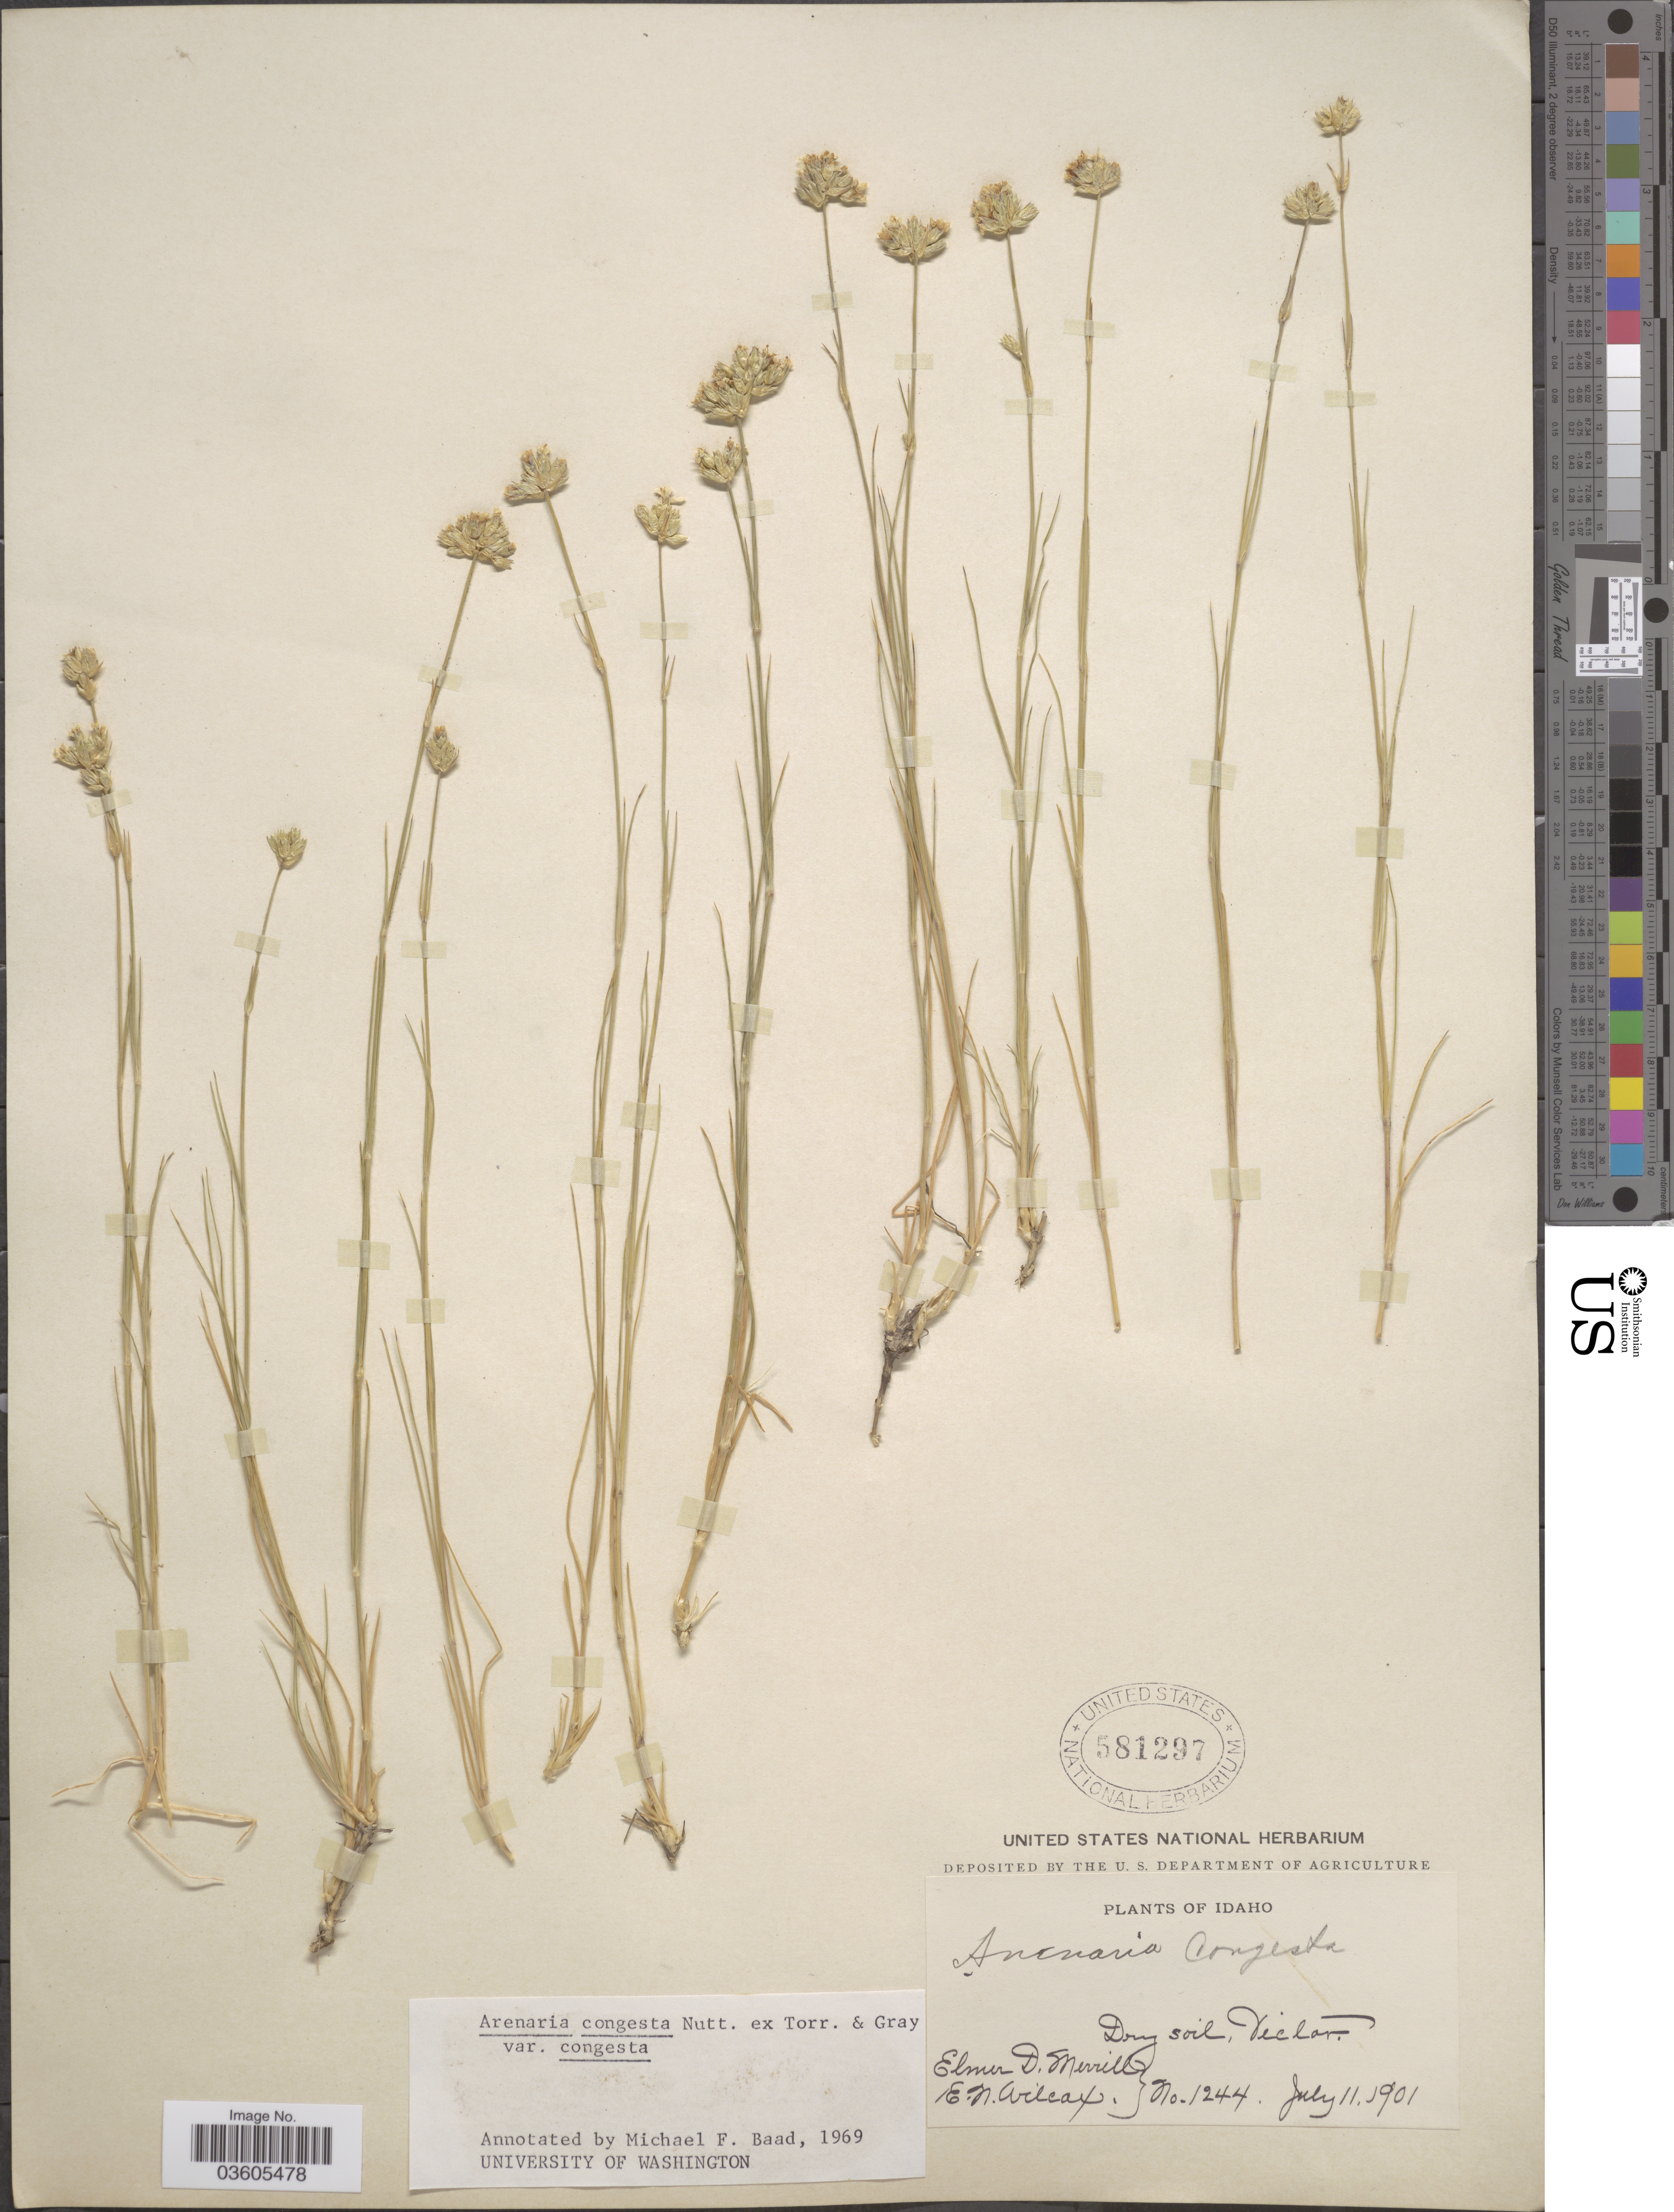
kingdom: Plantae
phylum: Tracheophyta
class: Magnoliopsida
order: Caryophyllales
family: Caryophyllaceae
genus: Eremogone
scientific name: Eremogone congesta var. congesta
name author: (Nutt.) Ikonn.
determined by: Strong, Mark T., (BOT), Smithsonian Institution - National Museum of Natural History (UNITED STATES)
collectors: E. D. Merrill & E. Wilcox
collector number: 1244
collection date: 1901-07-11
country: United States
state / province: Idaho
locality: Victor.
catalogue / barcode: US 581297